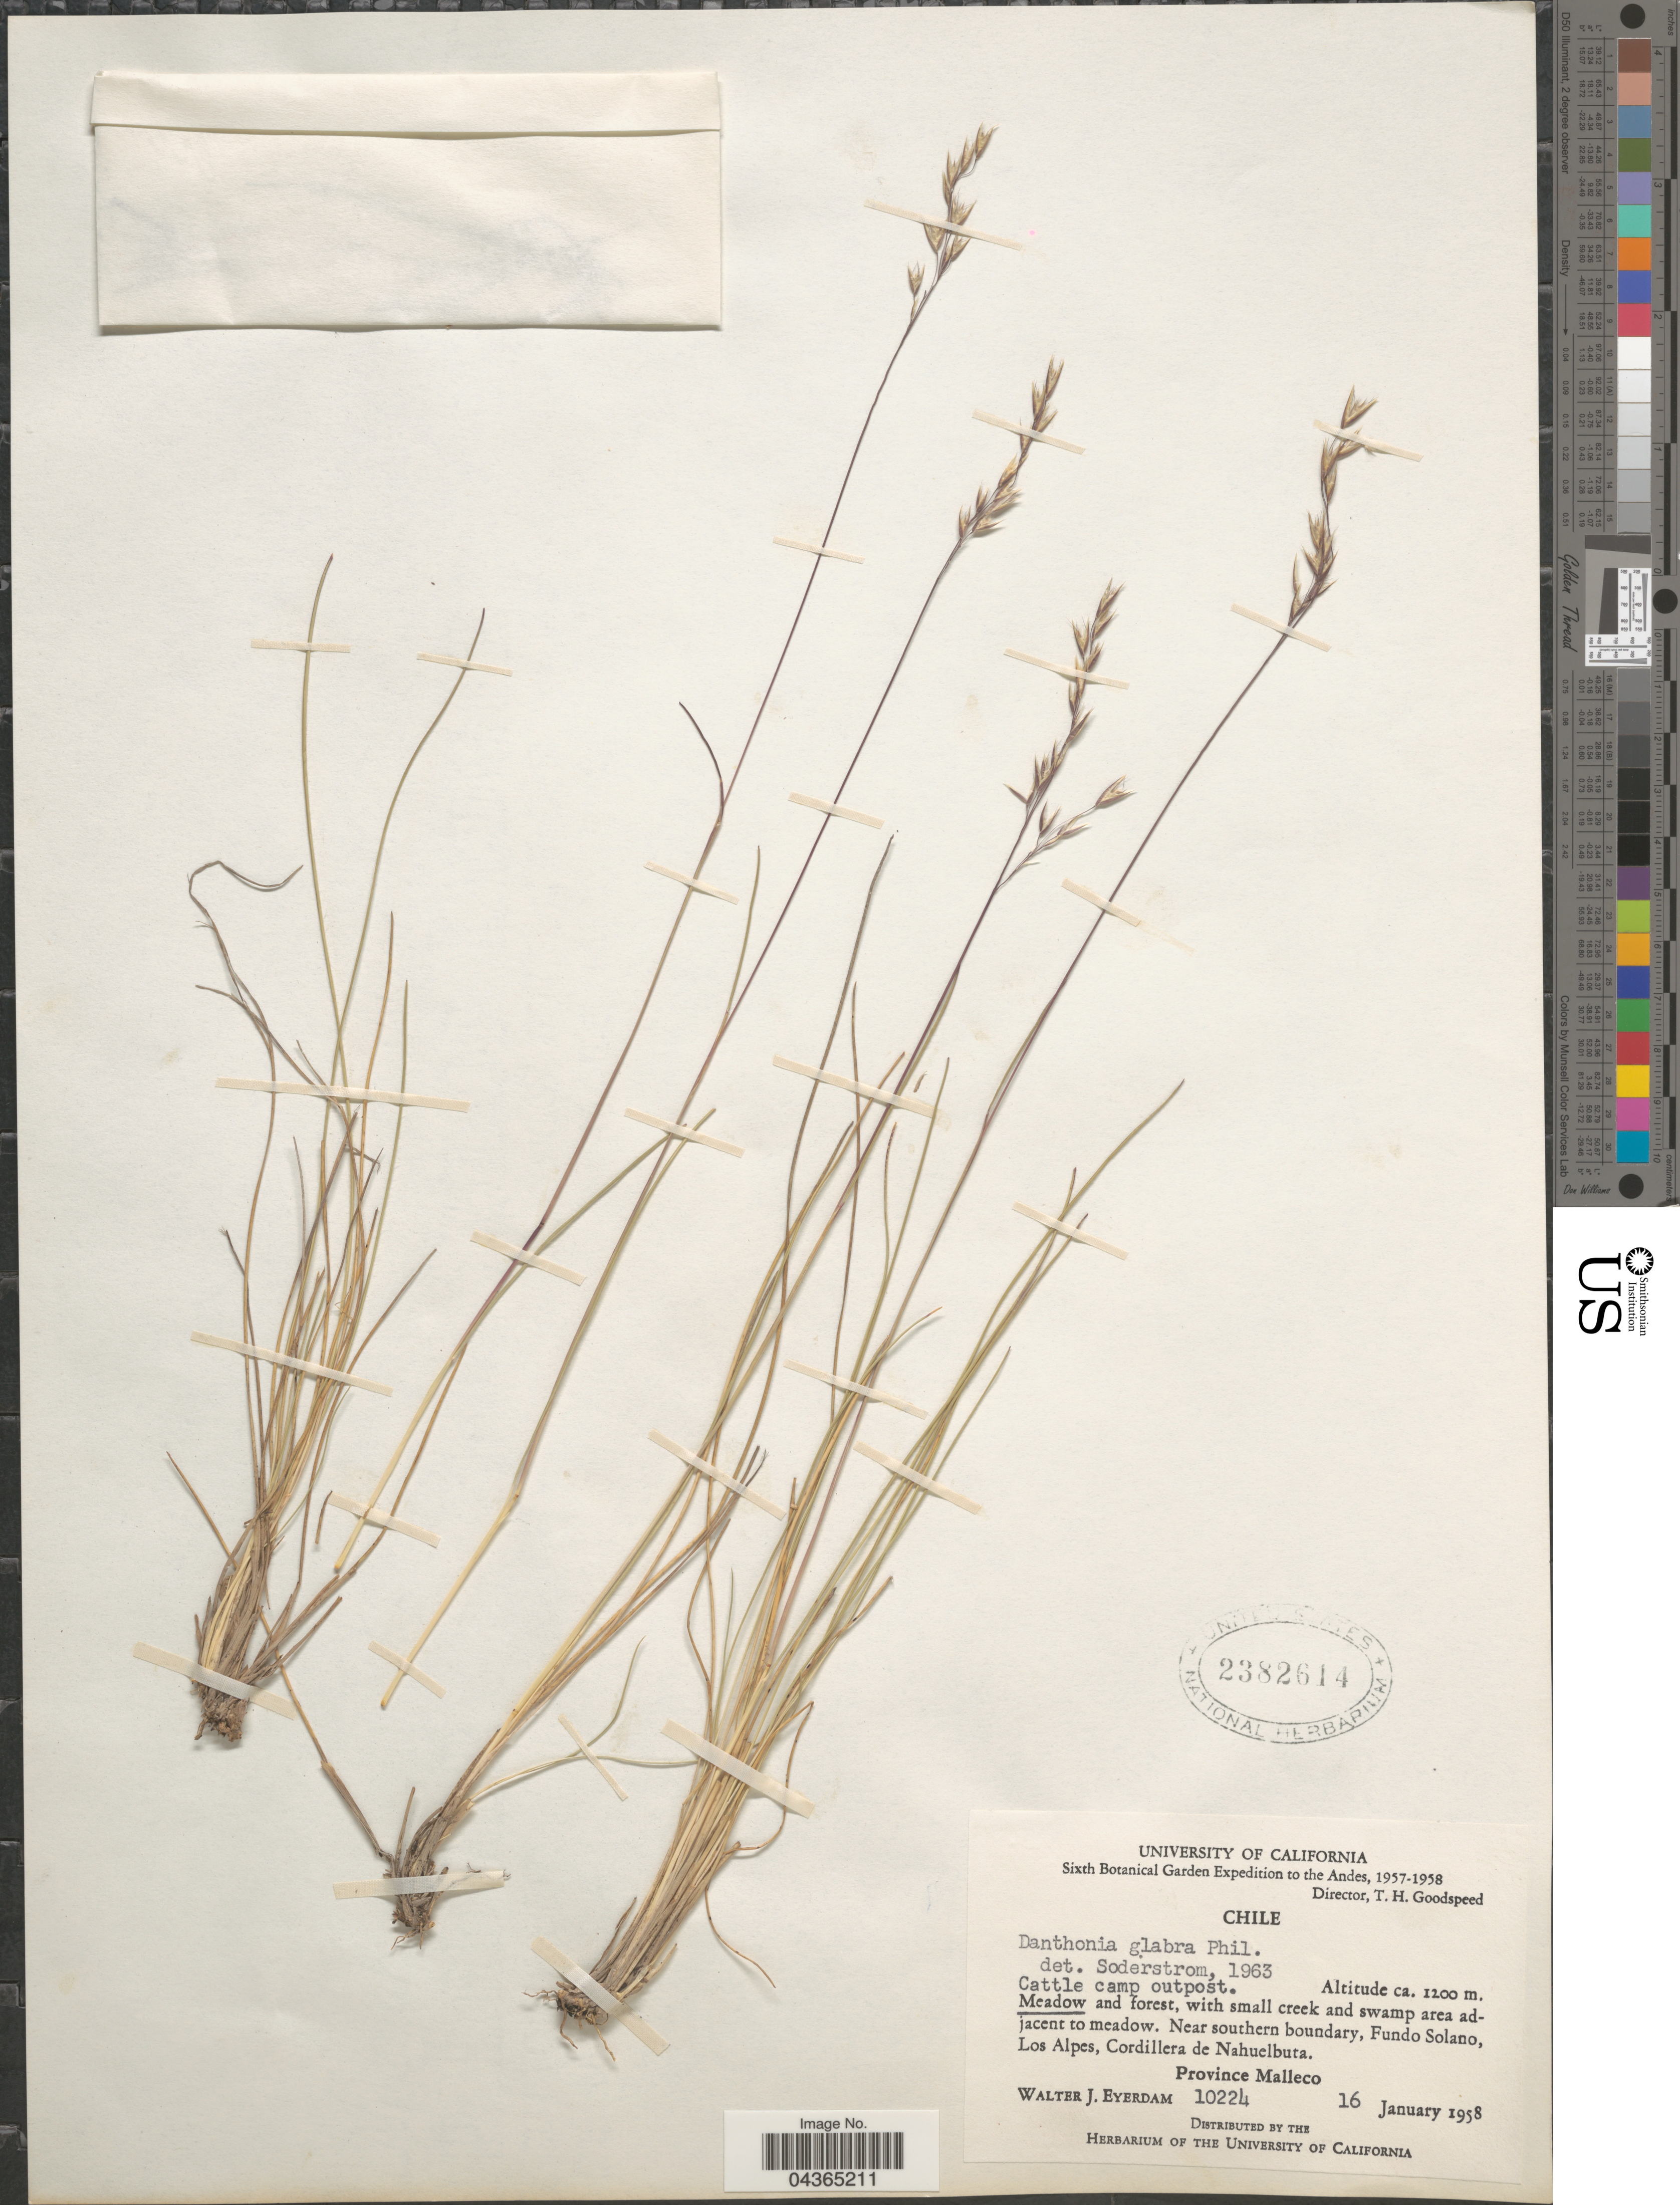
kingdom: Plantae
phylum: Tracheophyta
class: Liliopsida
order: Poales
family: Poaceae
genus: Rytidosperma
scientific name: Rytidosperma violaceum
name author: (É. Desv.) Nicora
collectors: W. J. Eyerdam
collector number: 10224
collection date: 1958-01-16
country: Chile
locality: Sixth Botanical Garden Expedition to the Andes, 1957-1958. Near southern boundary, Fundo Solano, Los Alpes, Cordillera de Nahuelbuta. Province Malleco.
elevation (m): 1200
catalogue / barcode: US 2382614